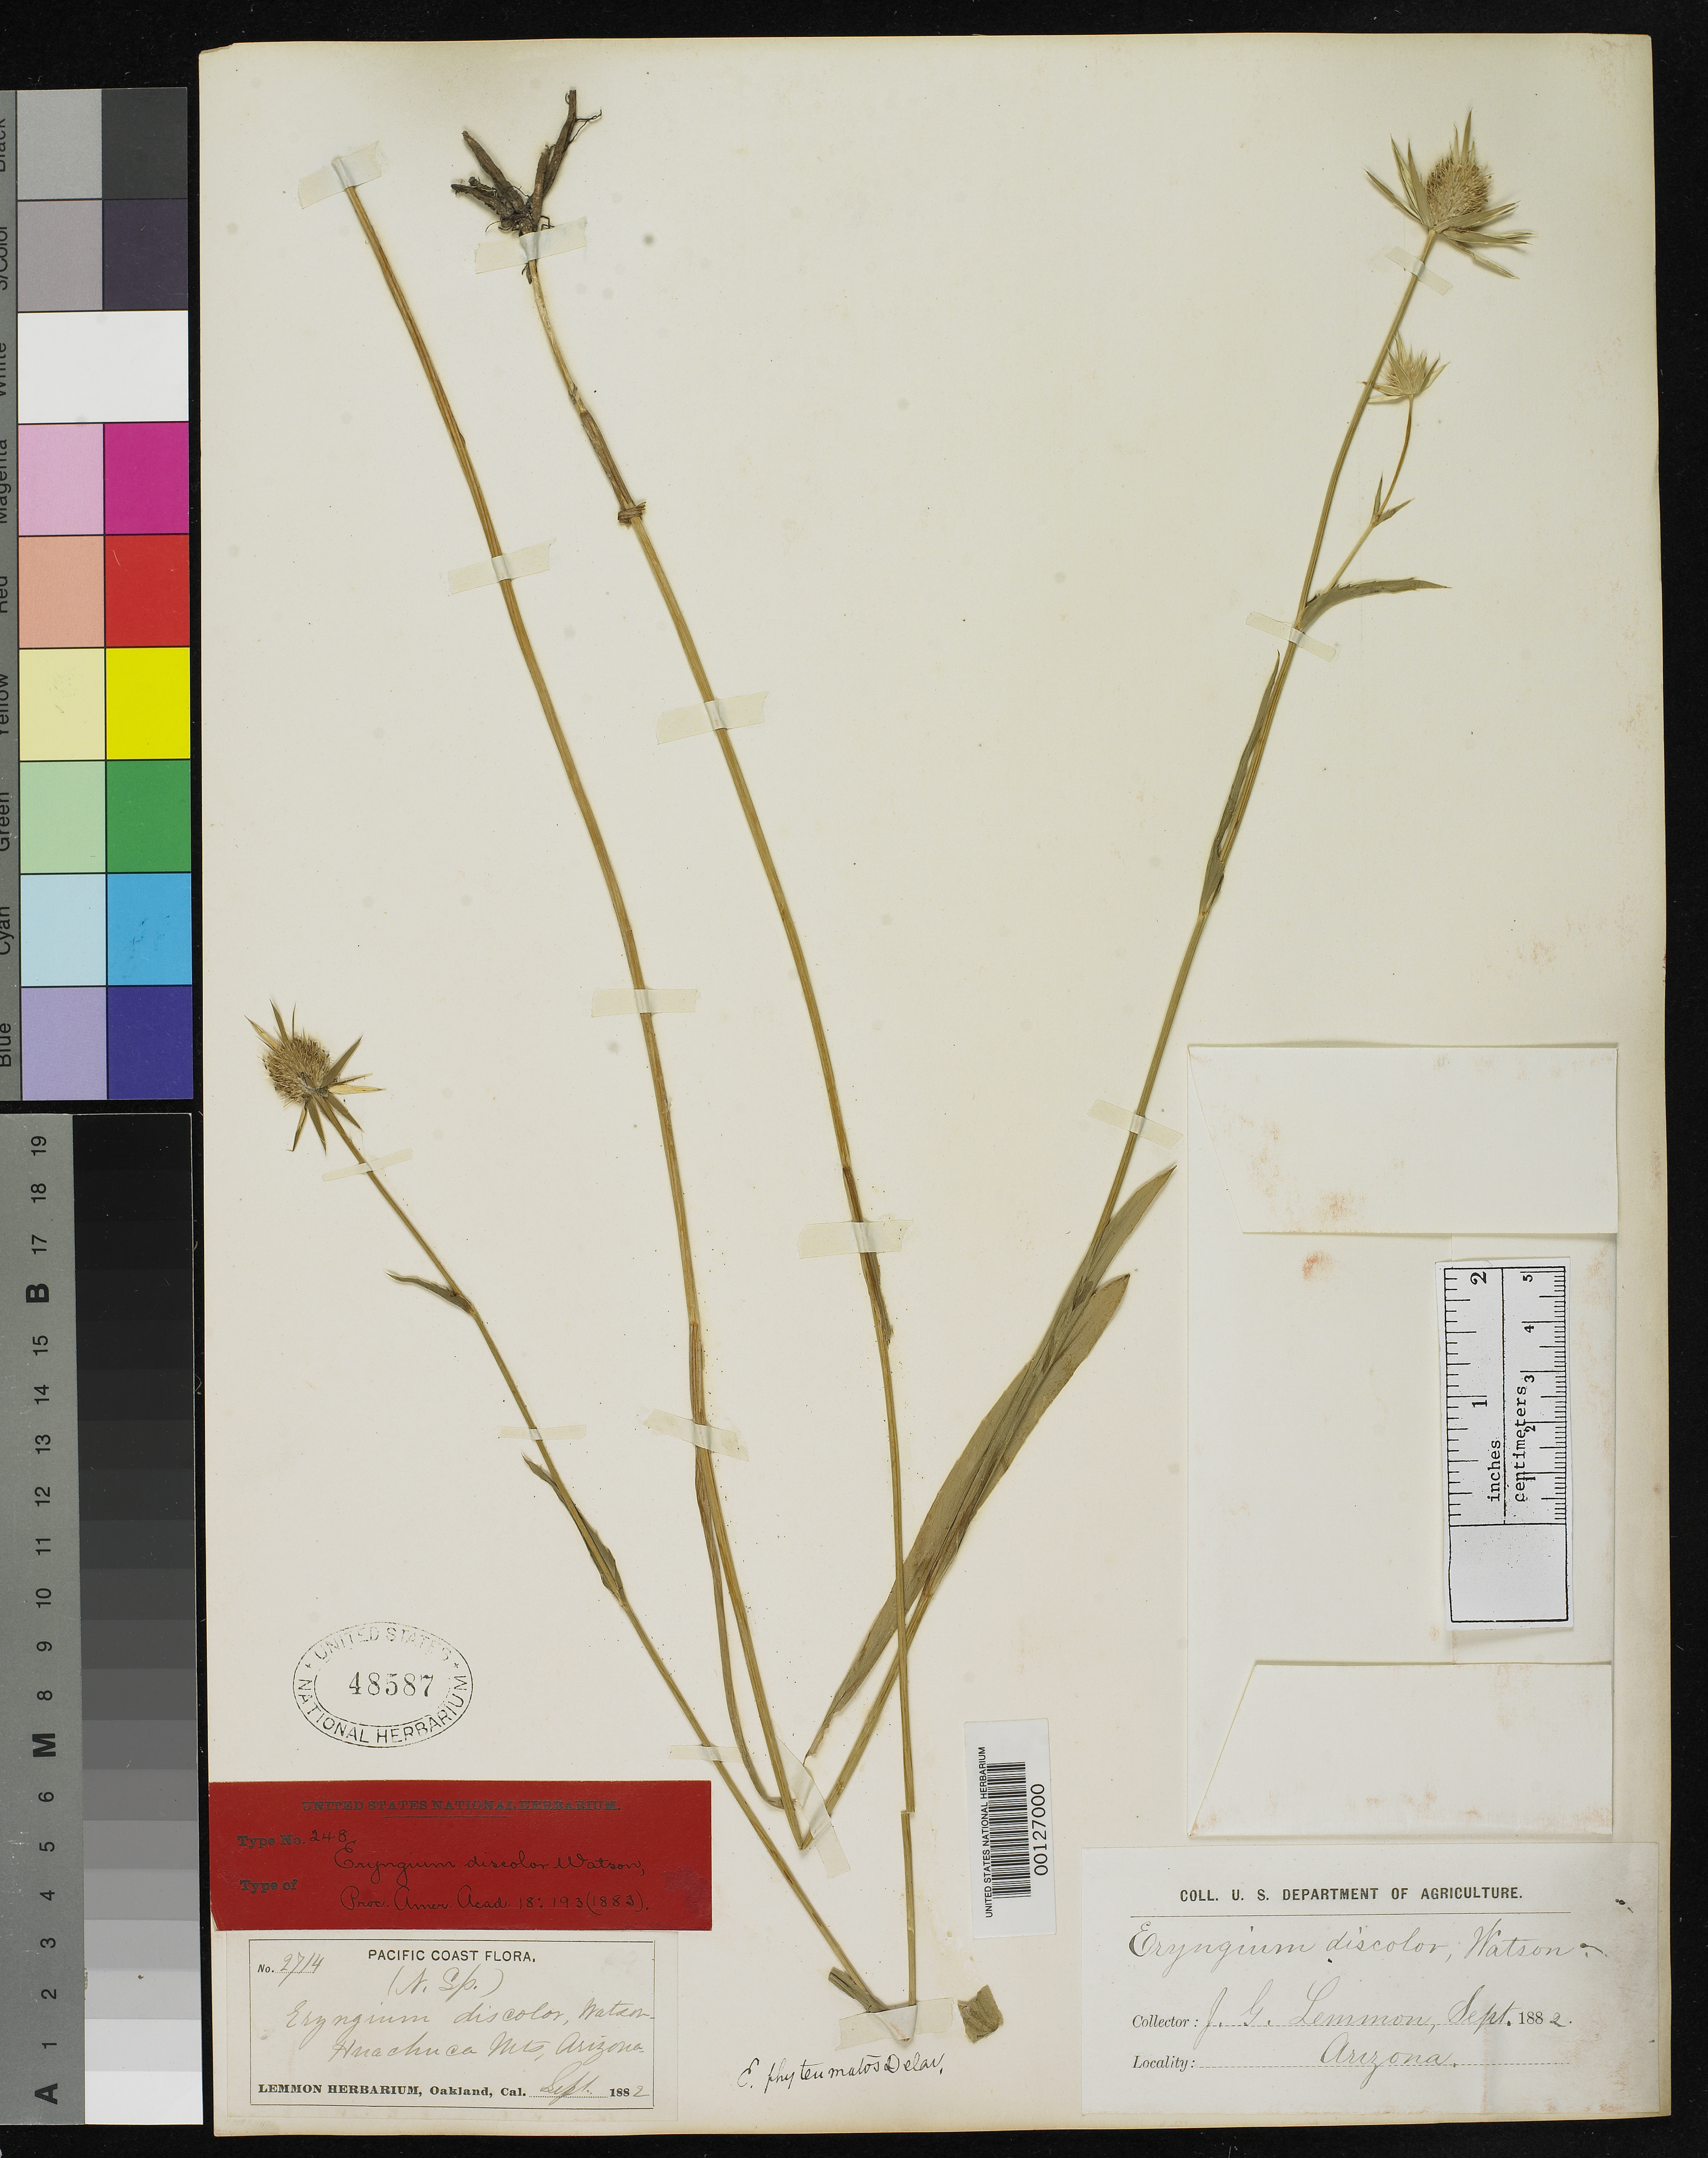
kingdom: Plantae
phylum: Tracheophyta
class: Magnoliopsida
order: Apiales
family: Apiaceae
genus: Eryngium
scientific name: Eryngium discolor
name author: S. Watson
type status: Type Collection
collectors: J. G. Lemmon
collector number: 2714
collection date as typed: Sep 1882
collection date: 1882-09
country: United States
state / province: Arizona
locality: Cienega in Huachuca Mountains.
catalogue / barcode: US 48587